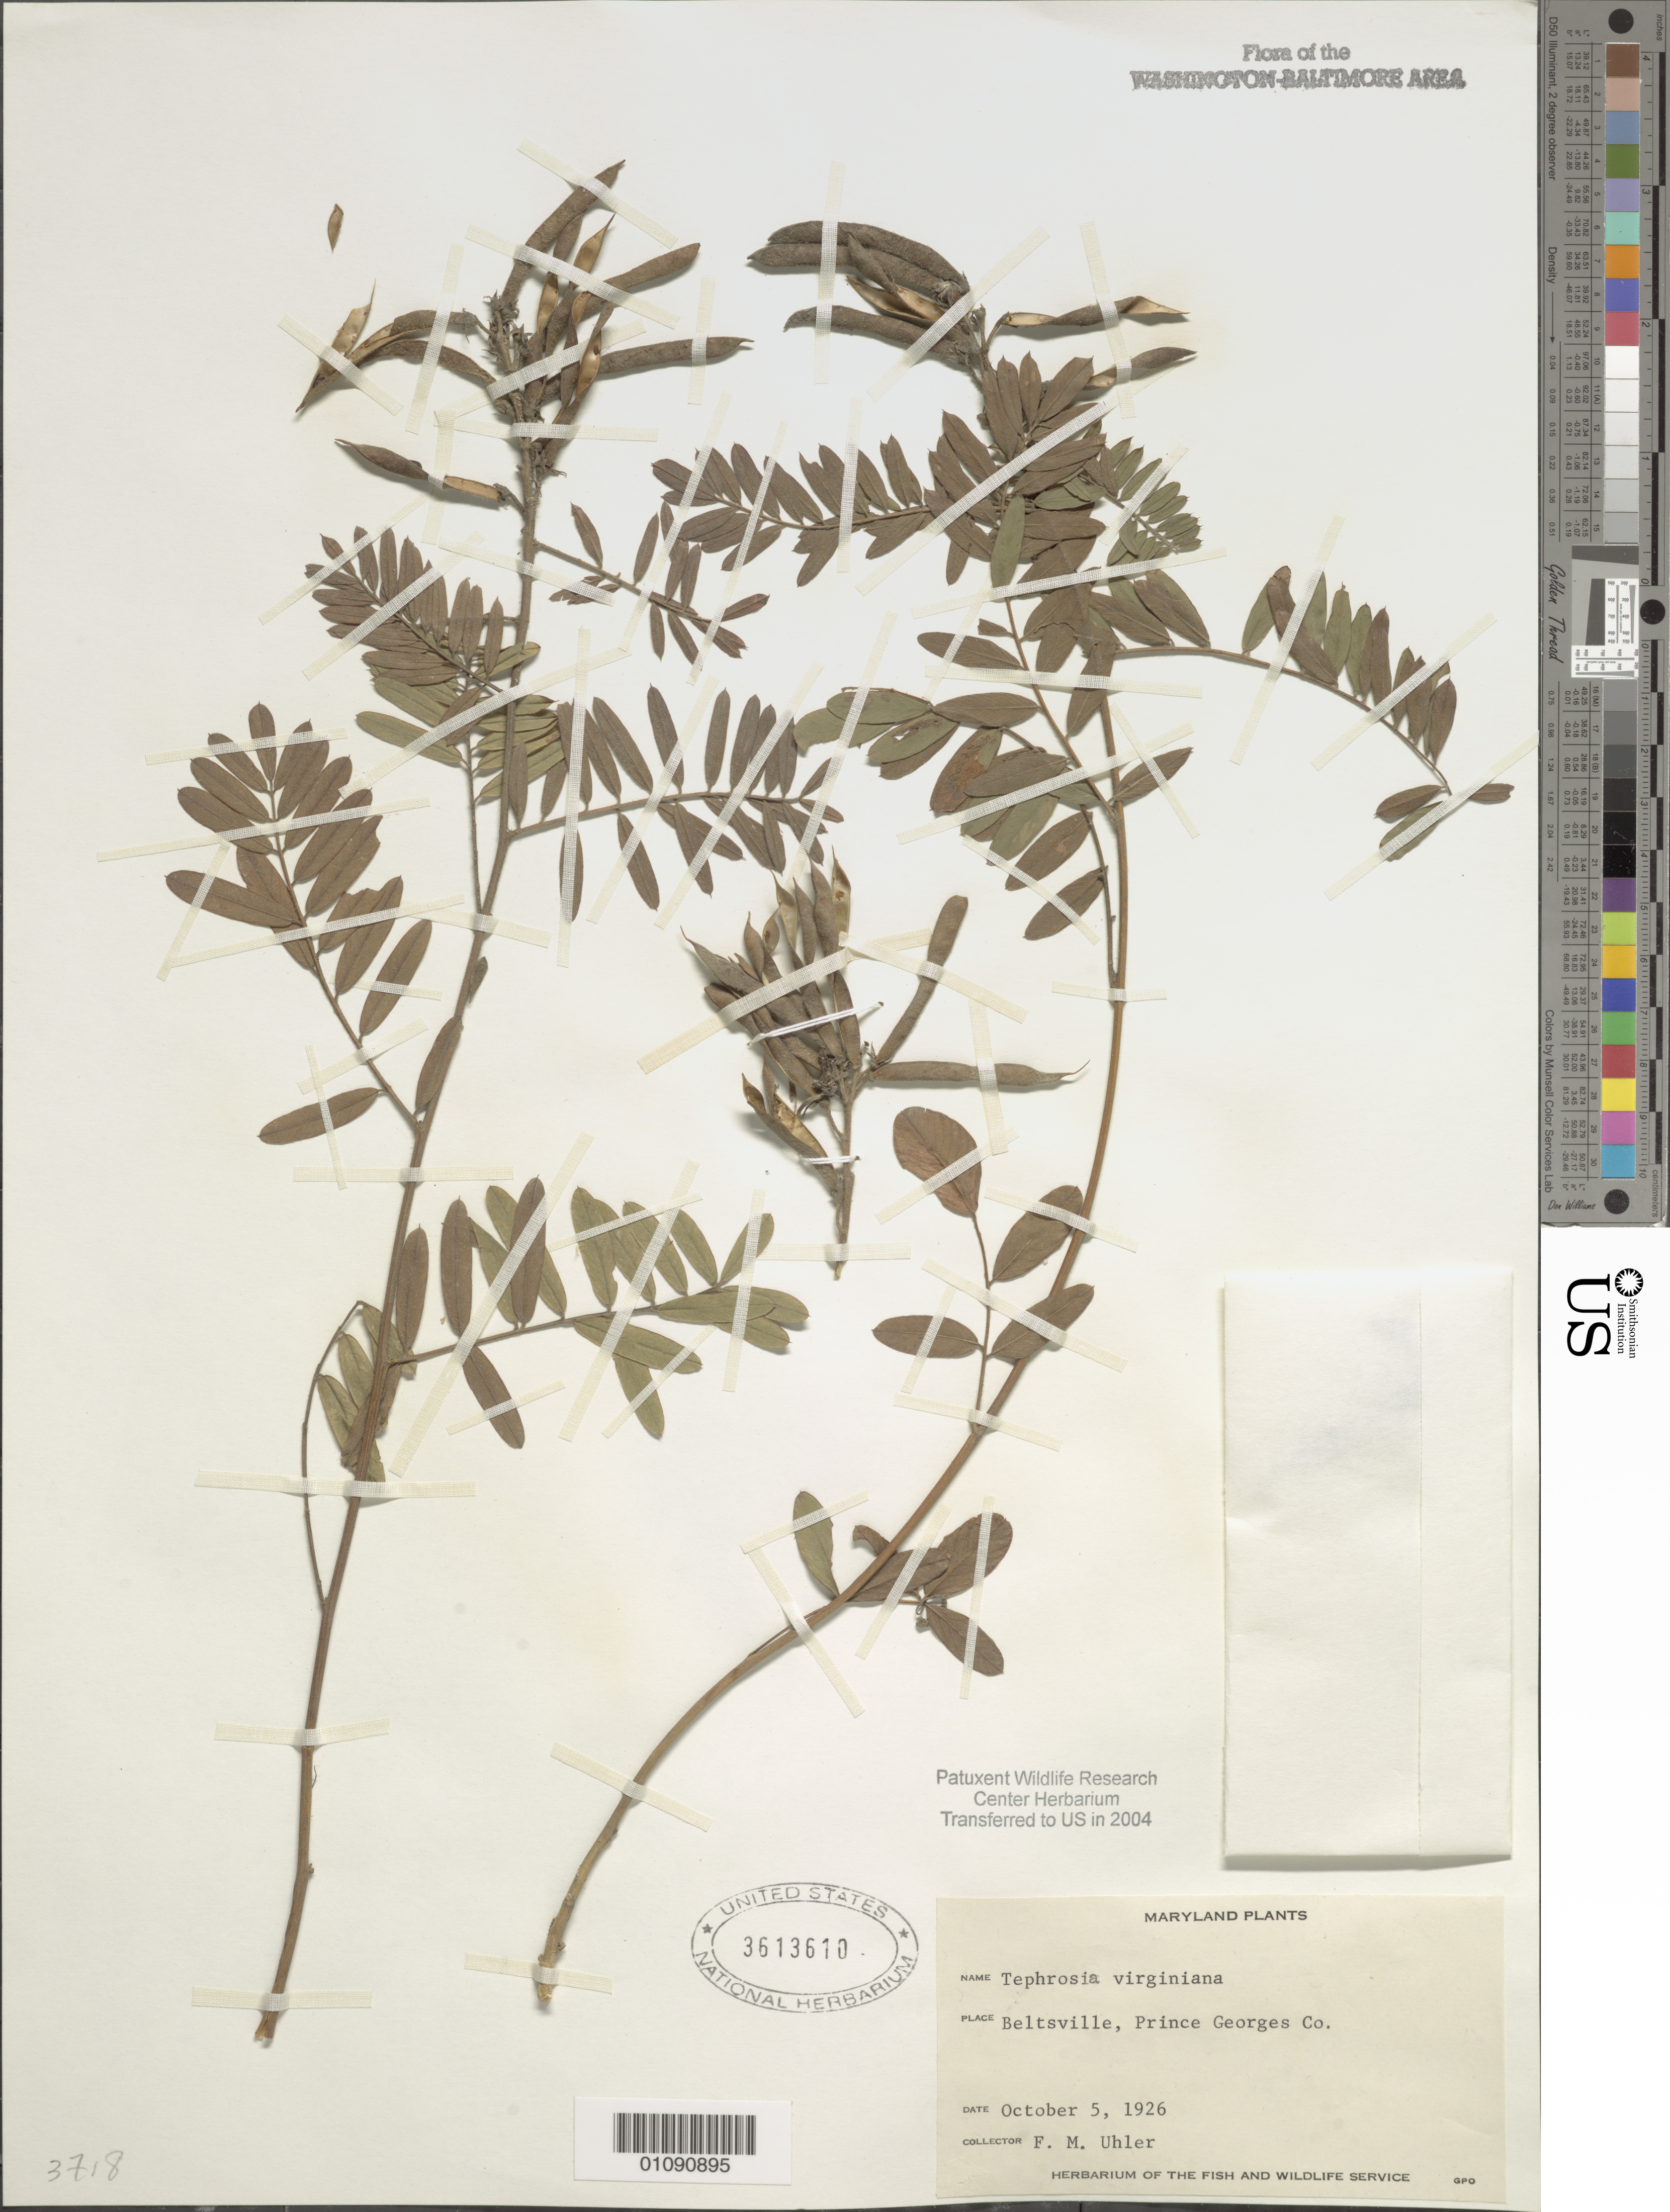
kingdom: Plantae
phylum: Tracheophyta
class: Magnoliopsida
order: Fabales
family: Fabaceae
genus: Tephrosia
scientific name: Tephrosia virginiana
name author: (L.) Pers.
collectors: N. Hotchkiss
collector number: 5238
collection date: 1937-06-10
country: United States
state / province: Maryland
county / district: Prince George's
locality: Patuxent Wildlife Refuge.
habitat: Along road.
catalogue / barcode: US 3613610